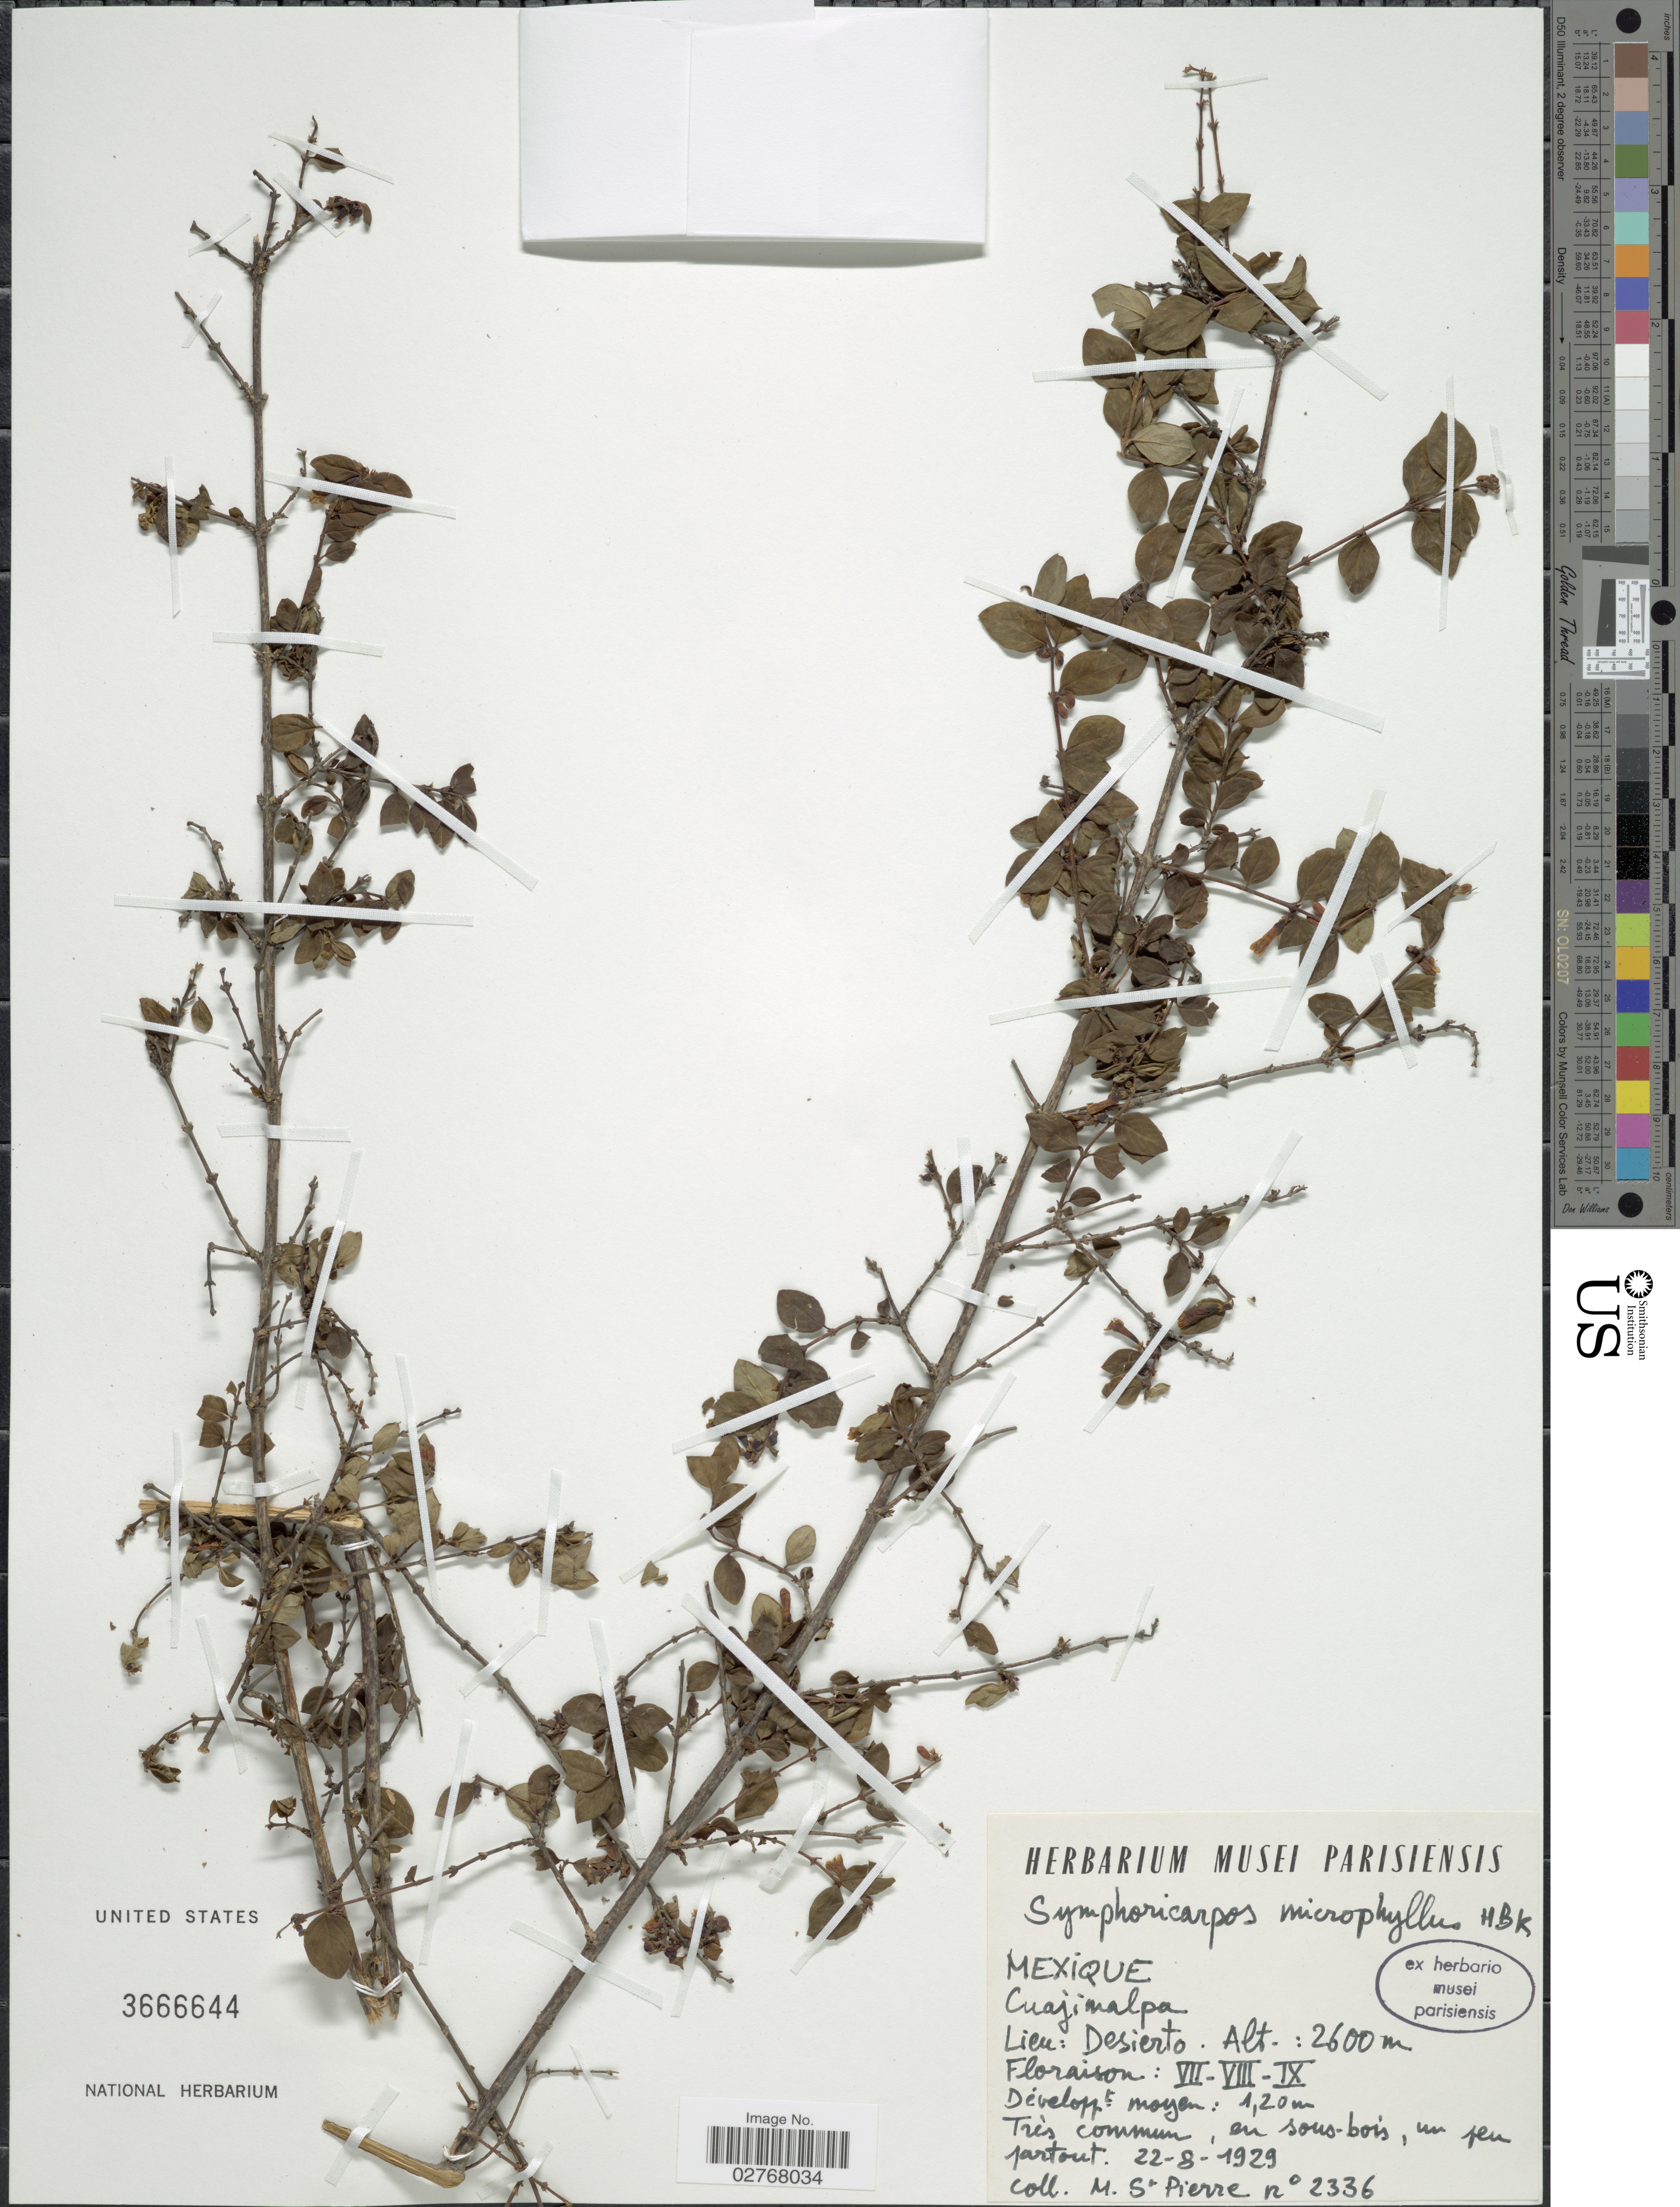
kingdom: Plantae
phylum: Tracheophyta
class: Magnoliopsida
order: Dipsacales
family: Caprifoliaceae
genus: Symphoricarpos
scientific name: Symphoricarpos microphyllus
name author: Kunth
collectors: M. Saint-Pierre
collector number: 2336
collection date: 1929-08-22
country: Mexico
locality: Cuajimalpa, Desierto.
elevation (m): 2600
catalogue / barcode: US 3666644